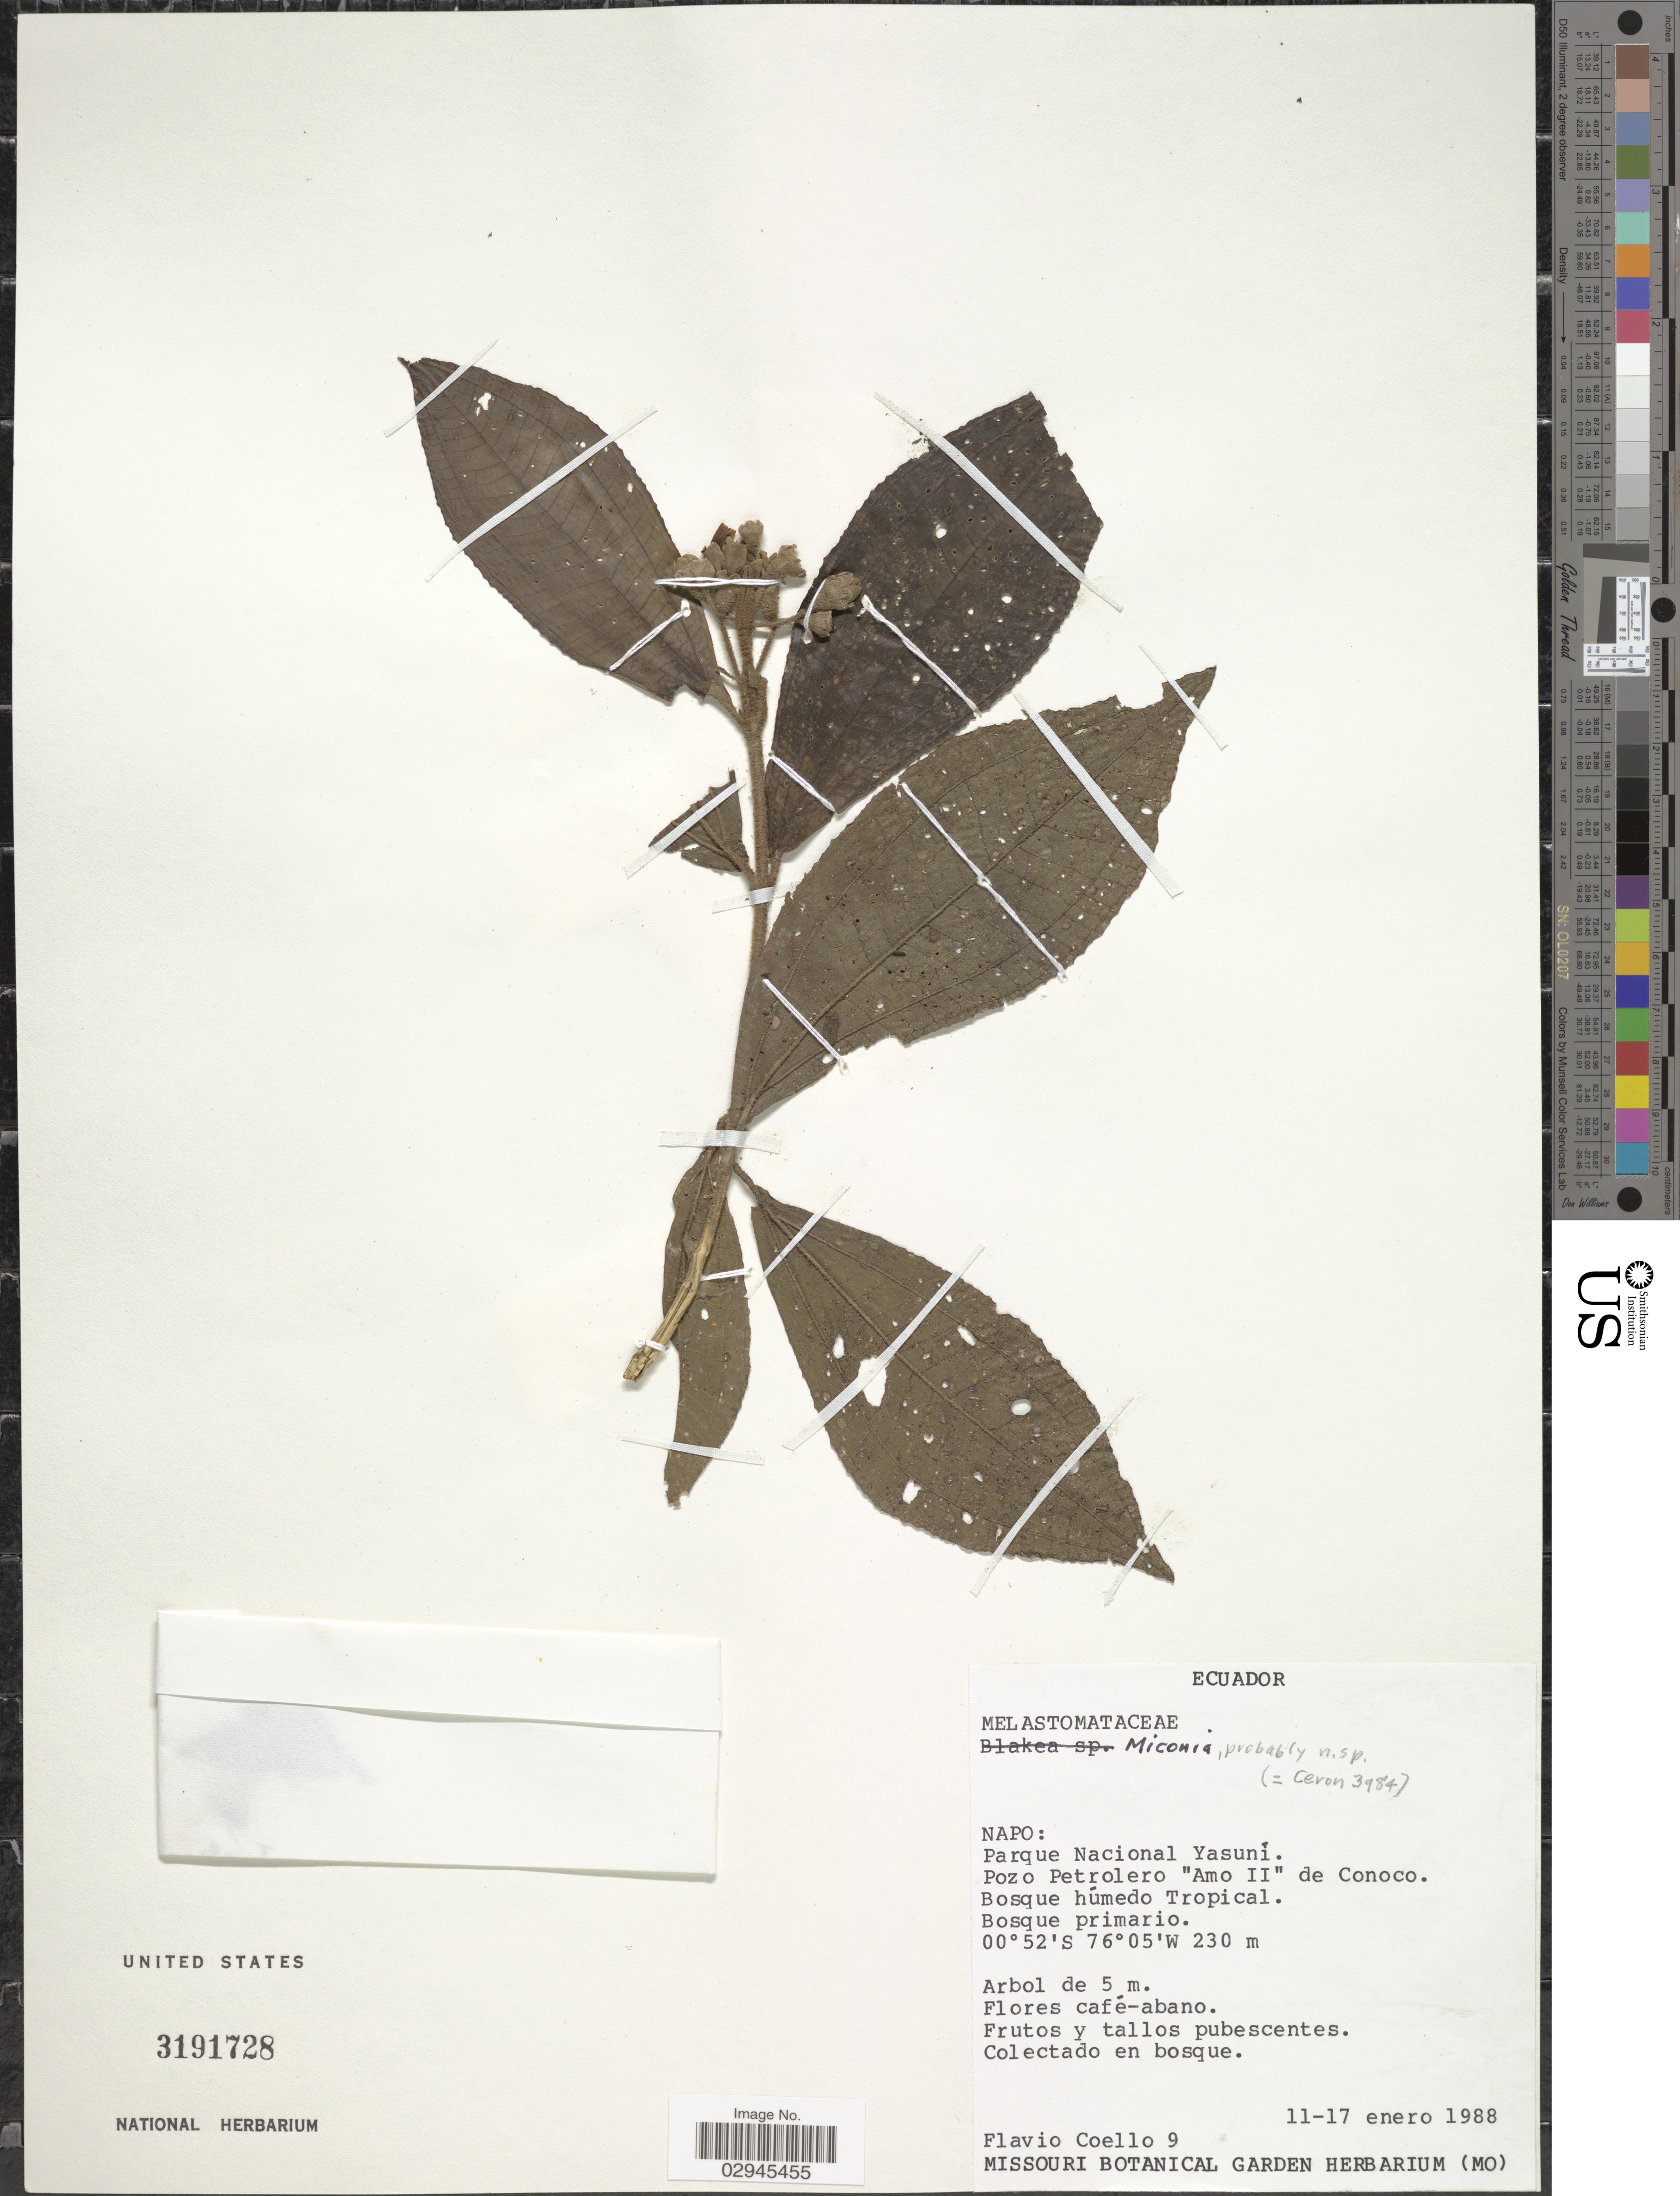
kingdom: Plantae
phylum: Tracheophyta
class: Magnoliopsida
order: Myrtales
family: Melastomataceae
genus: Miconia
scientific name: Miconia sp.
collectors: F. Coello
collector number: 9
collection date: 1988-01-11/1988-01-17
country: Ecuador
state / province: Napo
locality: Parque Nacional Yasuní. Pozo Petrolero "Amo II" de Conoco. Bosque húmedo Tropical.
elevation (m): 230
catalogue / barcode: US 3191728